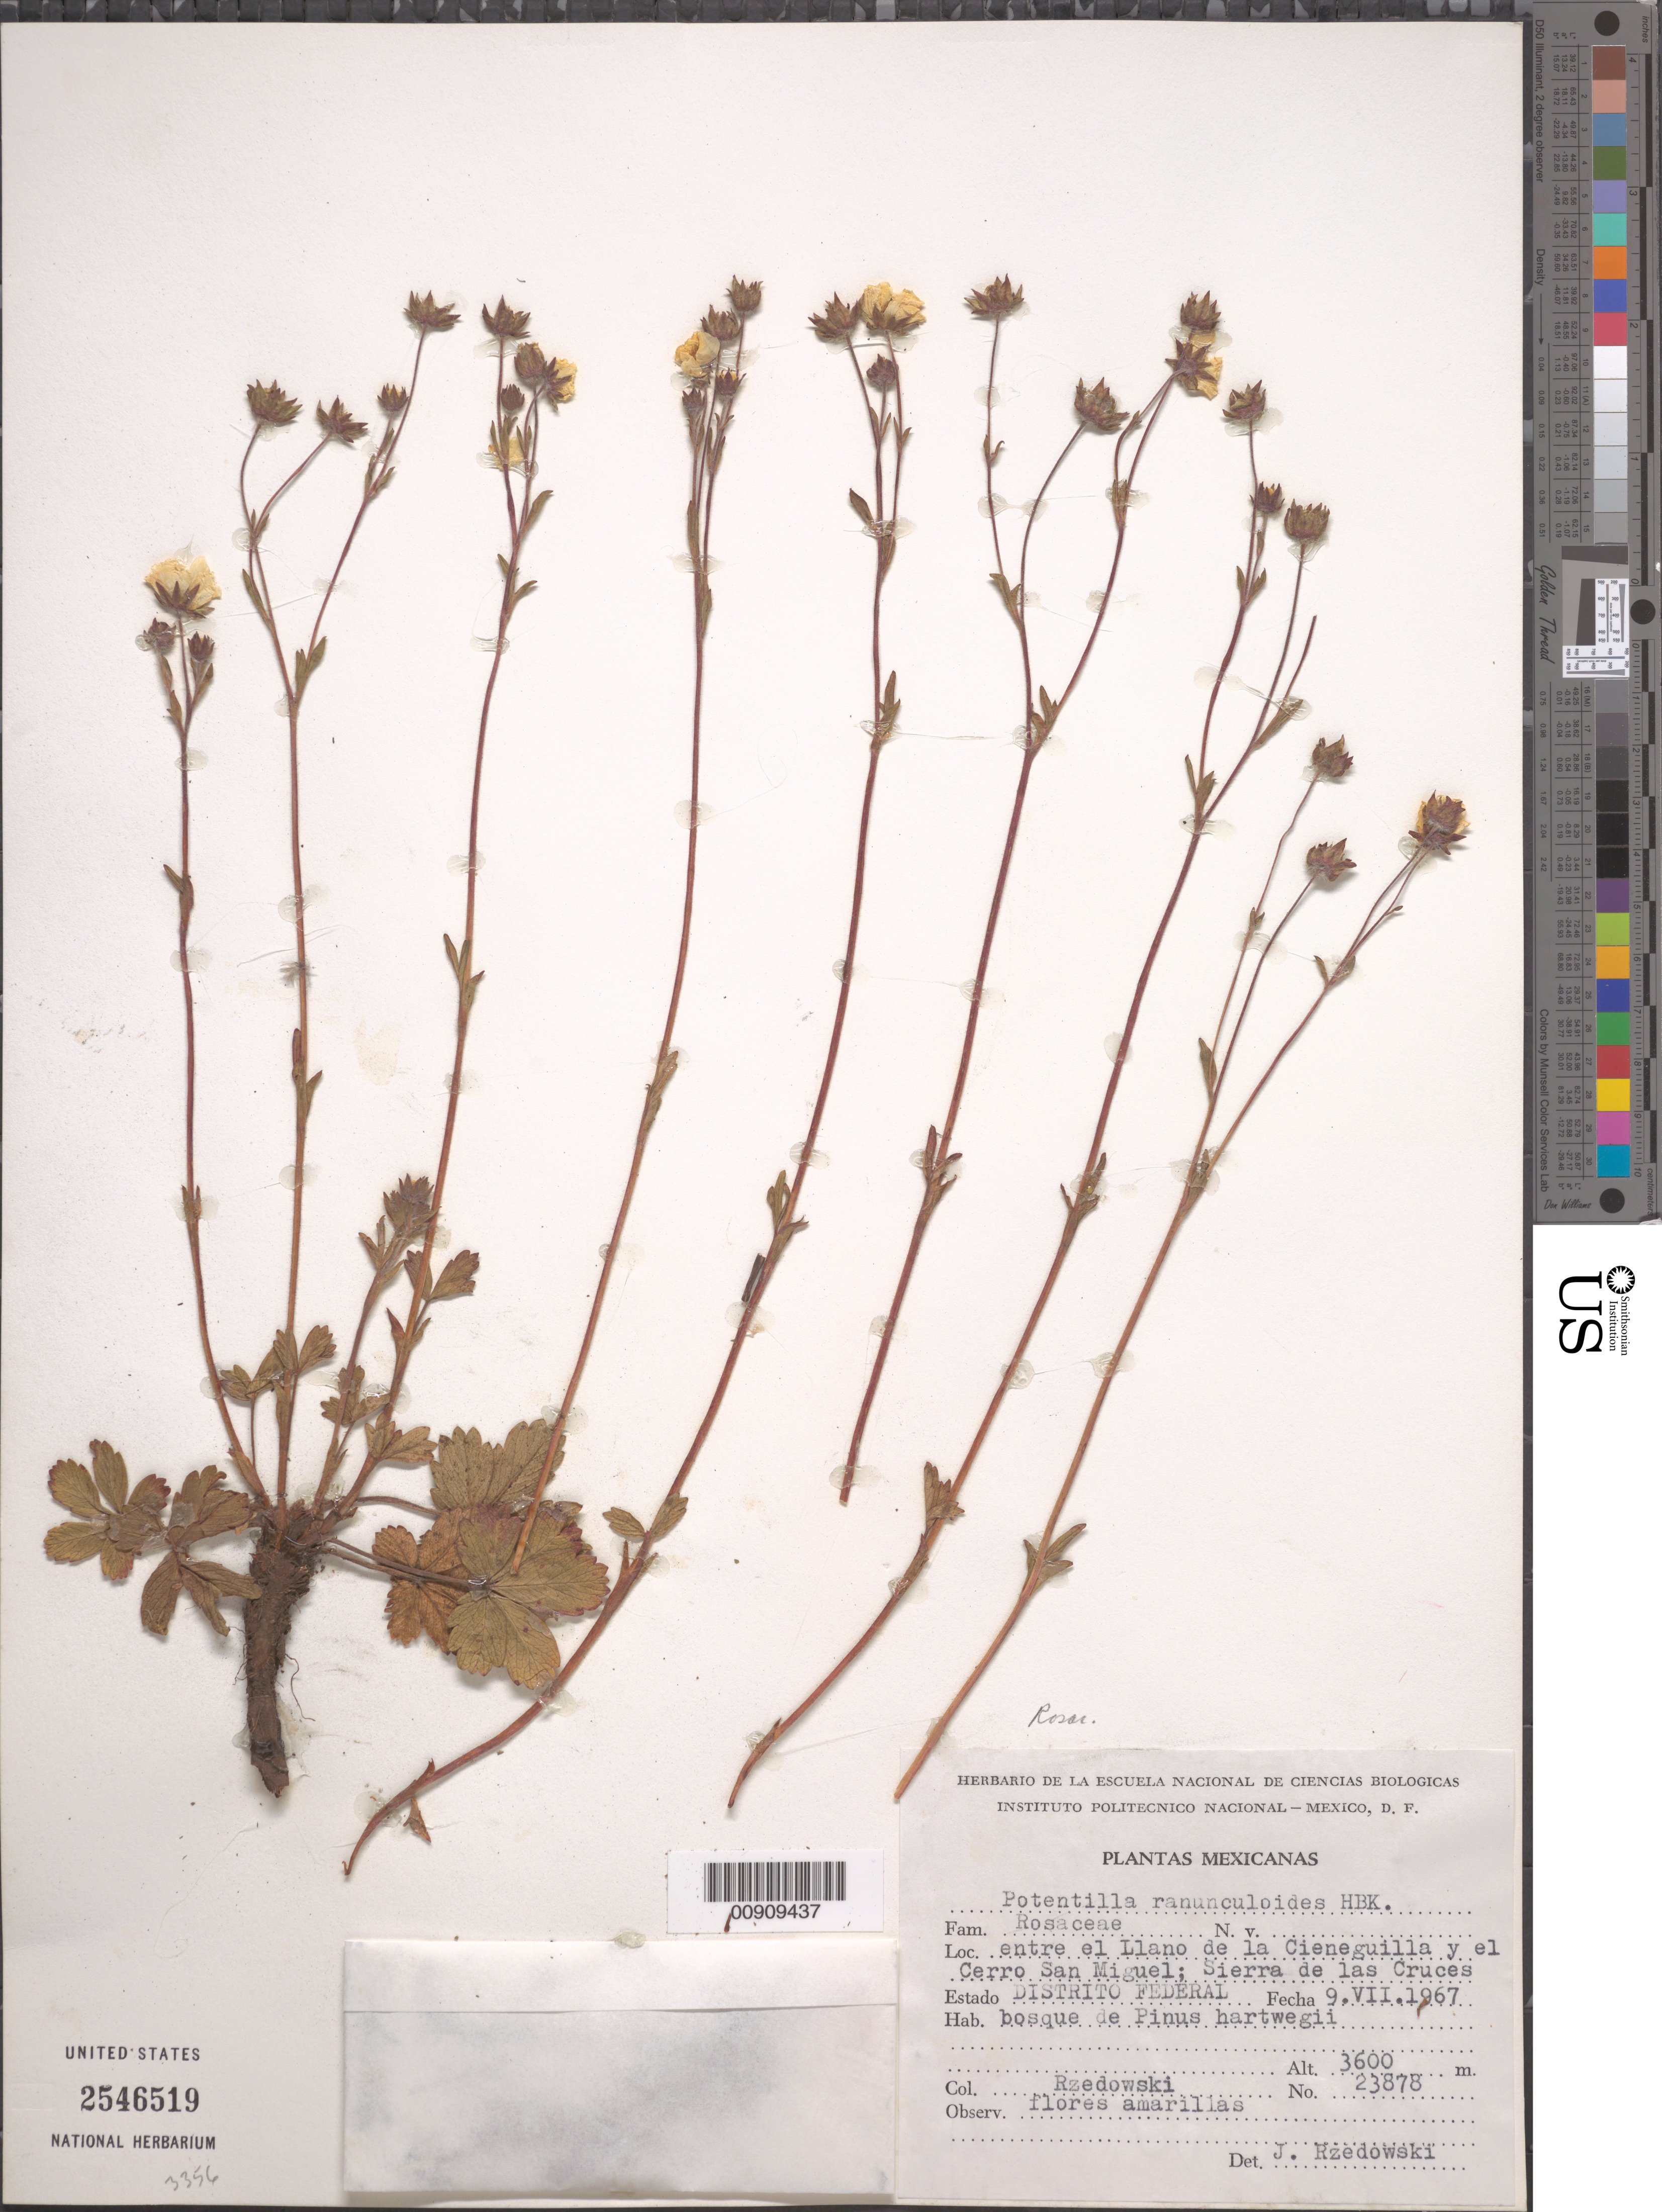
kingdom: Plantae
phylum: Tracheophyta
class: Magnoliopsida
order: Rosales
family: Rosaceae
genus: Potentilla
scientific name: Potentilla ranunculoides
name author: Humb. & Bonpl. ex Nestl.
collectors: J. Rzedowski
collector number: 23878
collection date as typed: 09 Jul 1967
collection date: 1967-07-09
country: Mexico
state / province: Distrito Federal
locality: Entre el Llano de la Cieneguilla y el Cerro San Miguel; Sierra de las Cruces, Distrito Federal.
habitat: Bosque de Pinus hartwegii.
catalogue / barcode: US 2546519